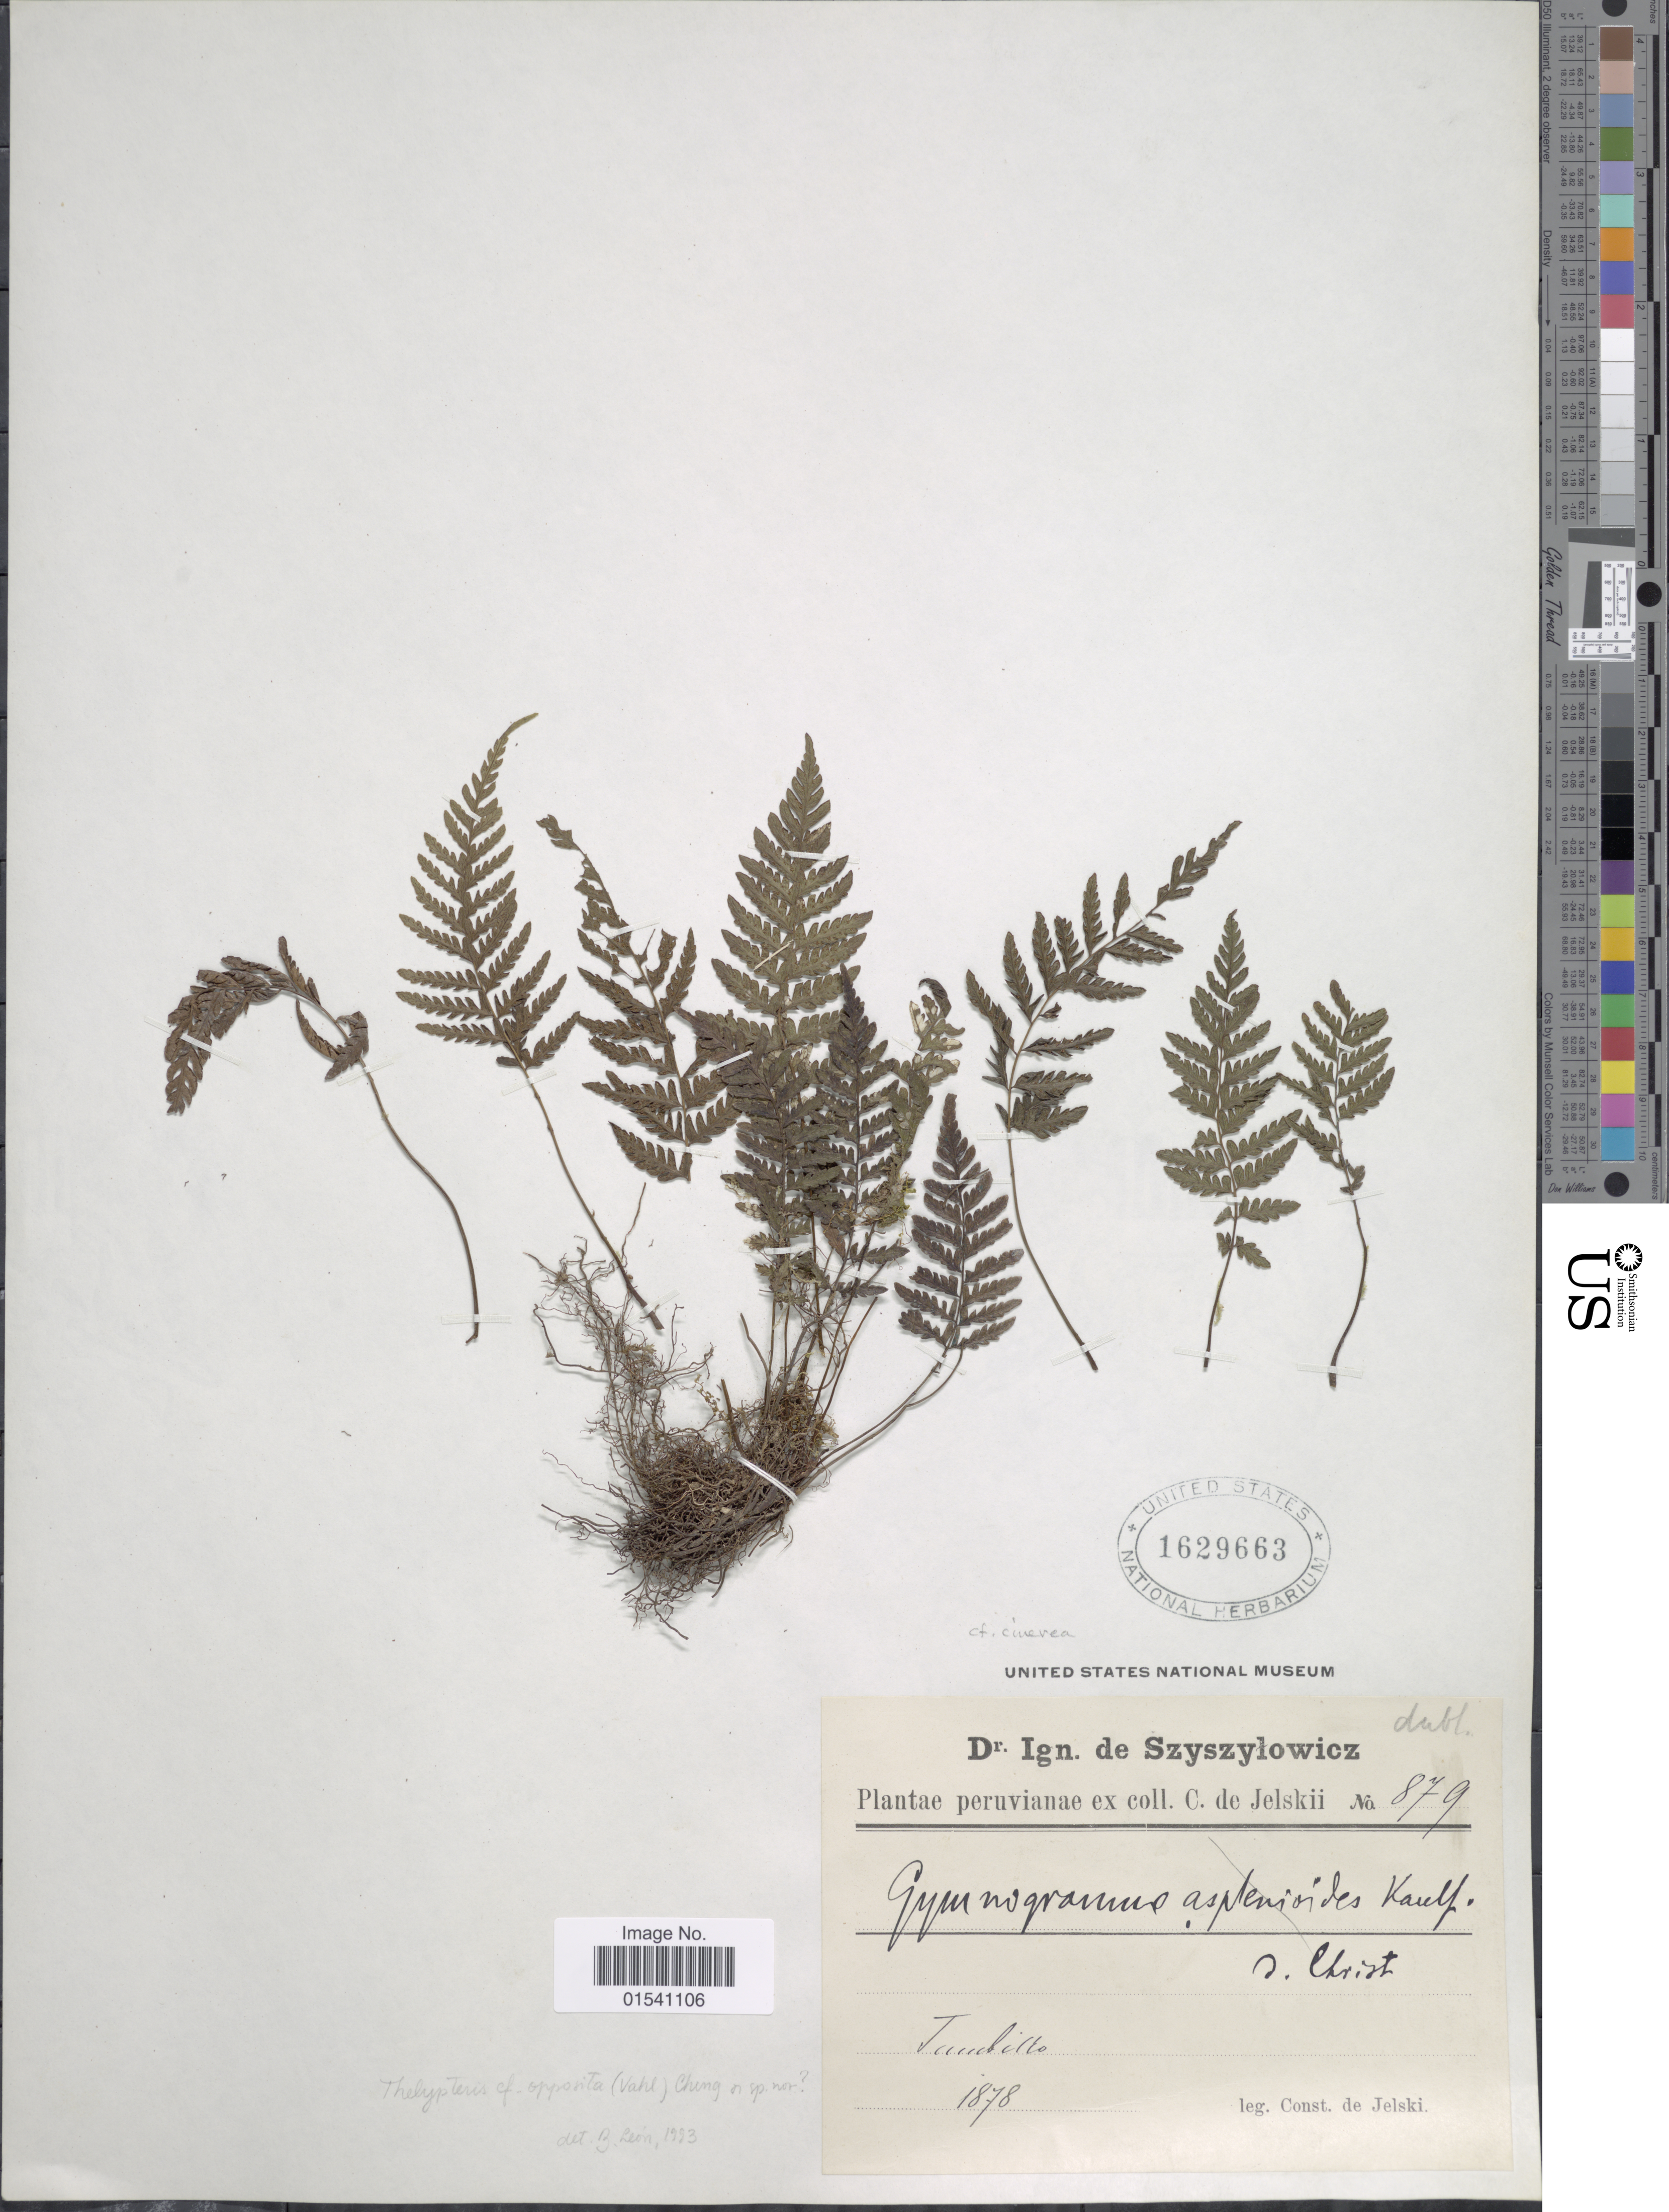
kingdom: Plantae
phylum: Tracheophyta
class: Polypodiopsida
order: Polypodiales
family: Thelypteridaceae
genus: Amauropelta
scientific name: Amauropelta sp.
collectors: C. de Jelski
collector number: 879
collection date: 1878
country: Peru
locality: Tambillo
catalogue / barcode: US 1629663